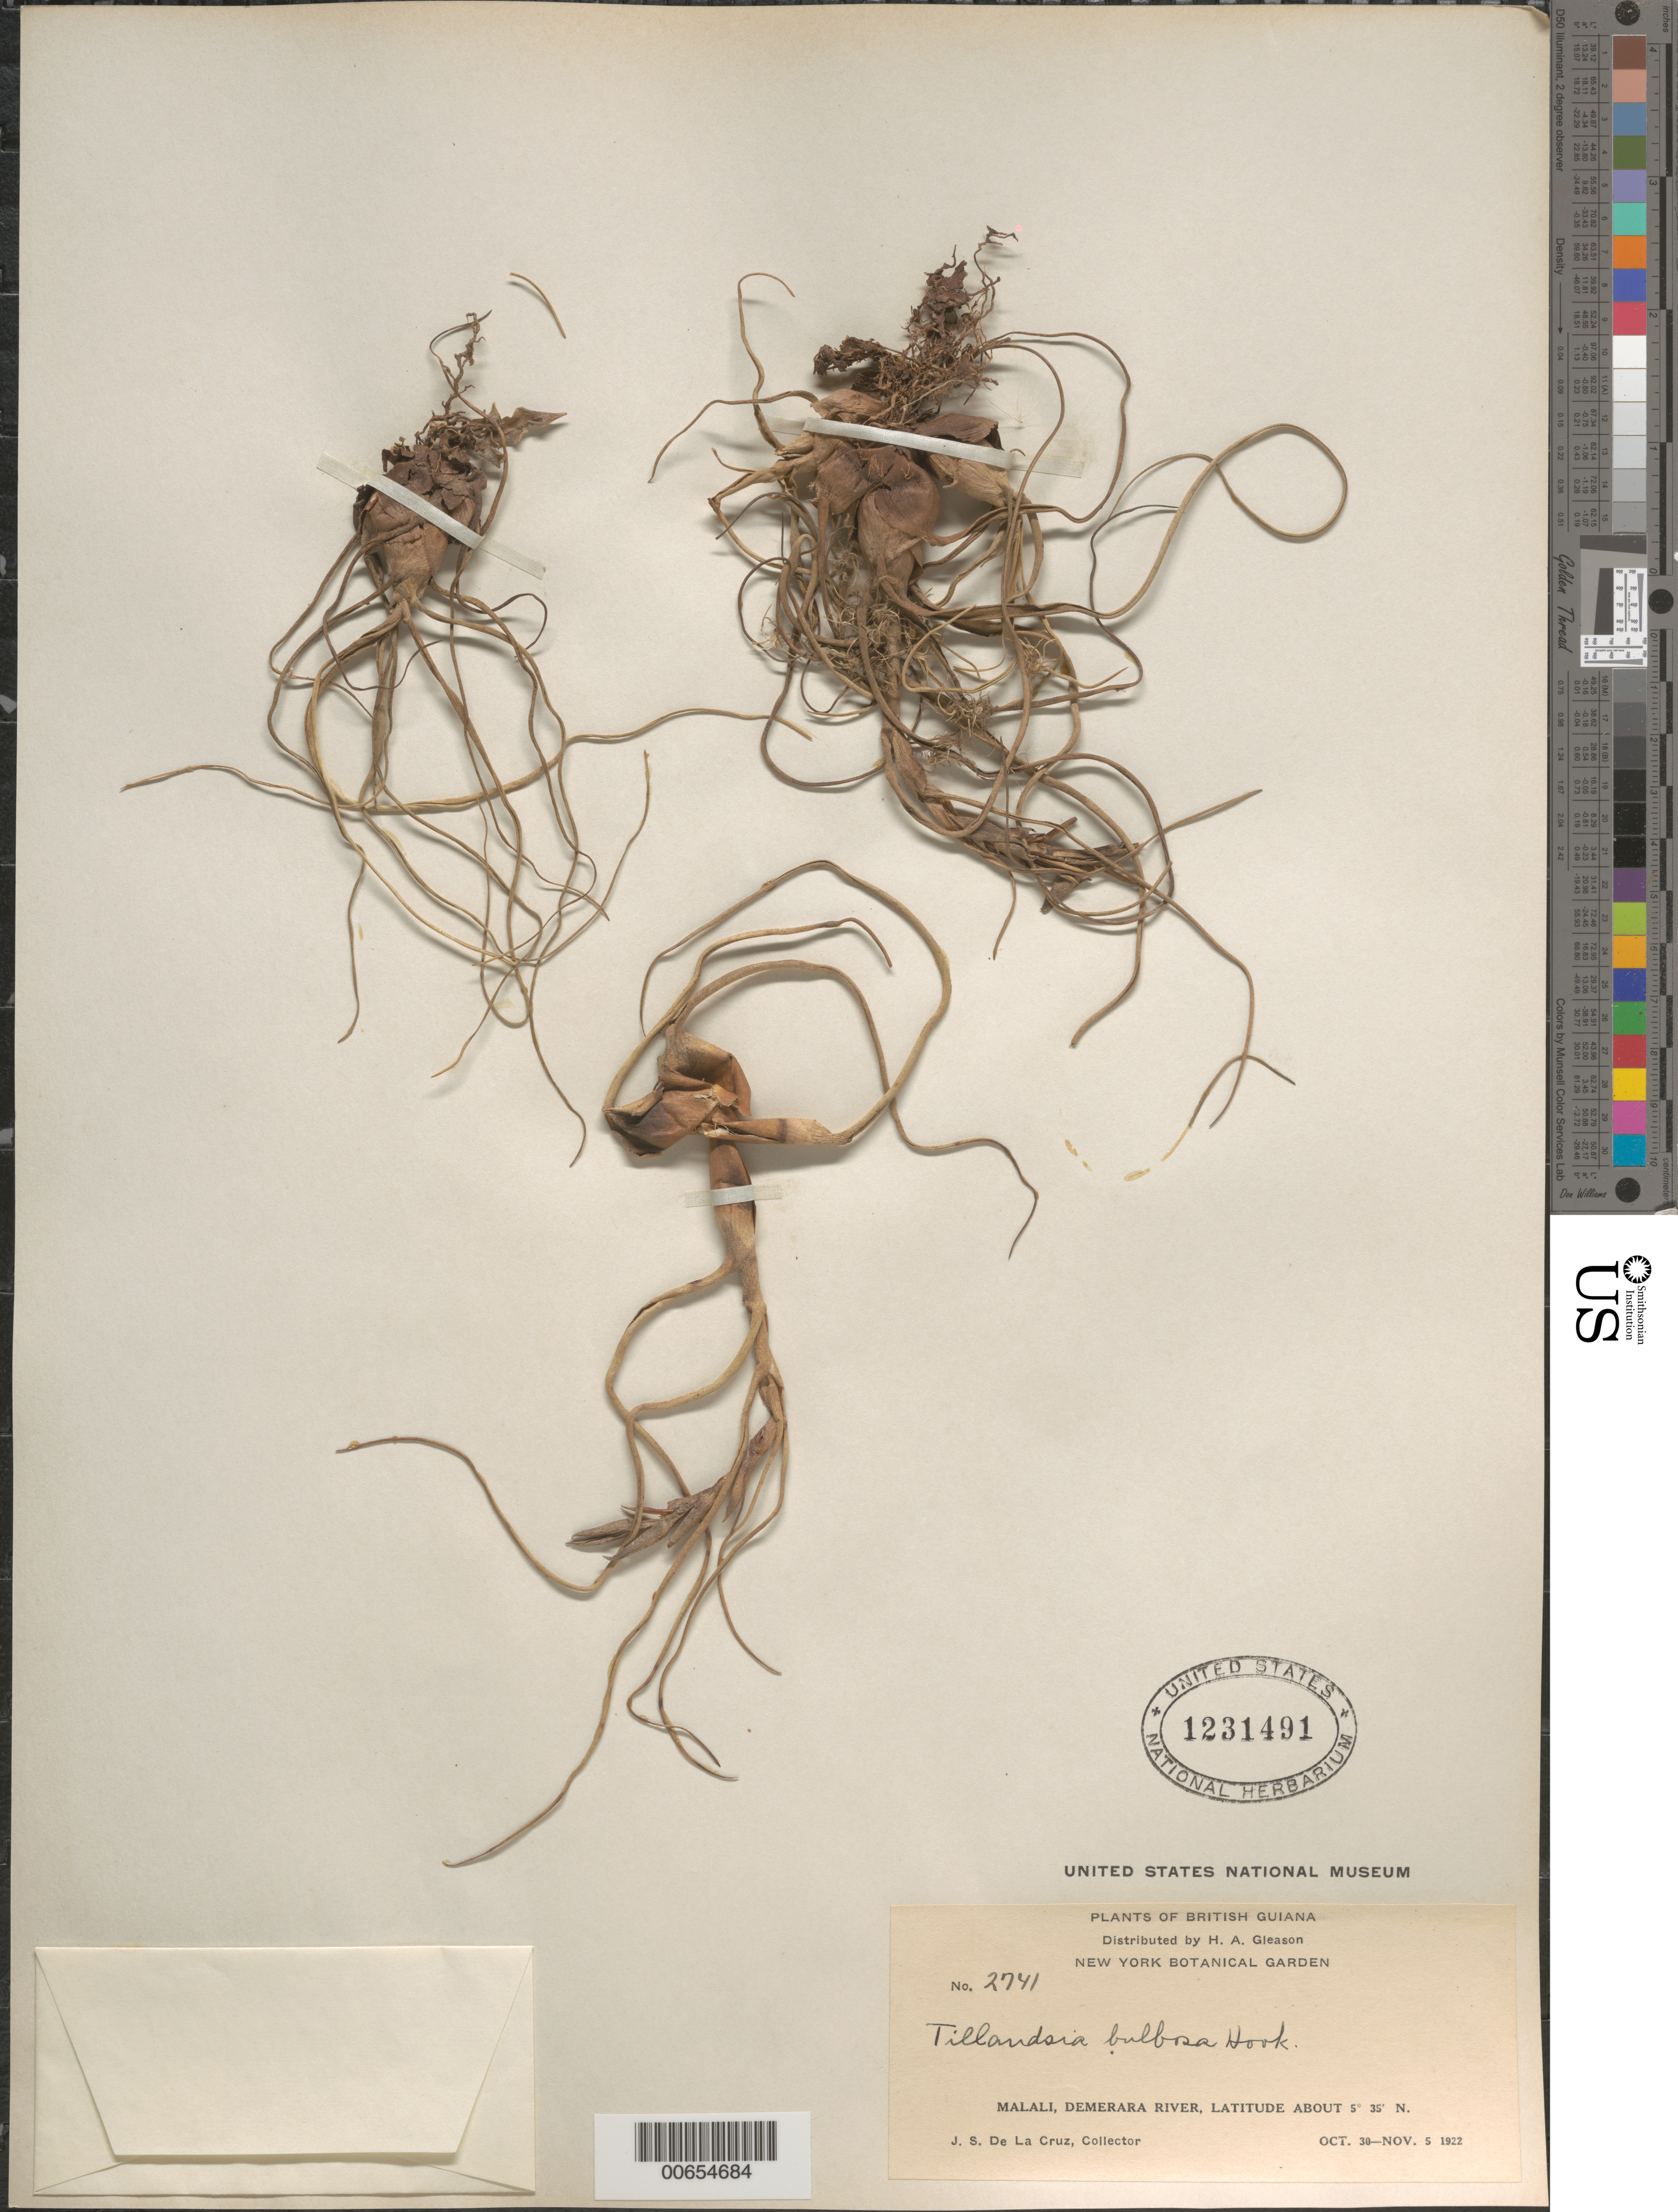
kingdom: Plantae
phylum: Tracheophyta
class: Liliopsida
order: Poales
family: Bromeliaceae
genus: Tillandsia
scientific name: Tillandsia bulbosa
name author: Hook.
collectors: J. S. de la Cruz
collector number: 2741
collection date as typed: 30-Oct-22 to 5-Nov-22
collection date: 1922-10-30/1922-11-05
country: Guyana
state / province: U. Demerara-Berbice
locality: Malali, Demerara R.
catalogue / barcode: US 1231491